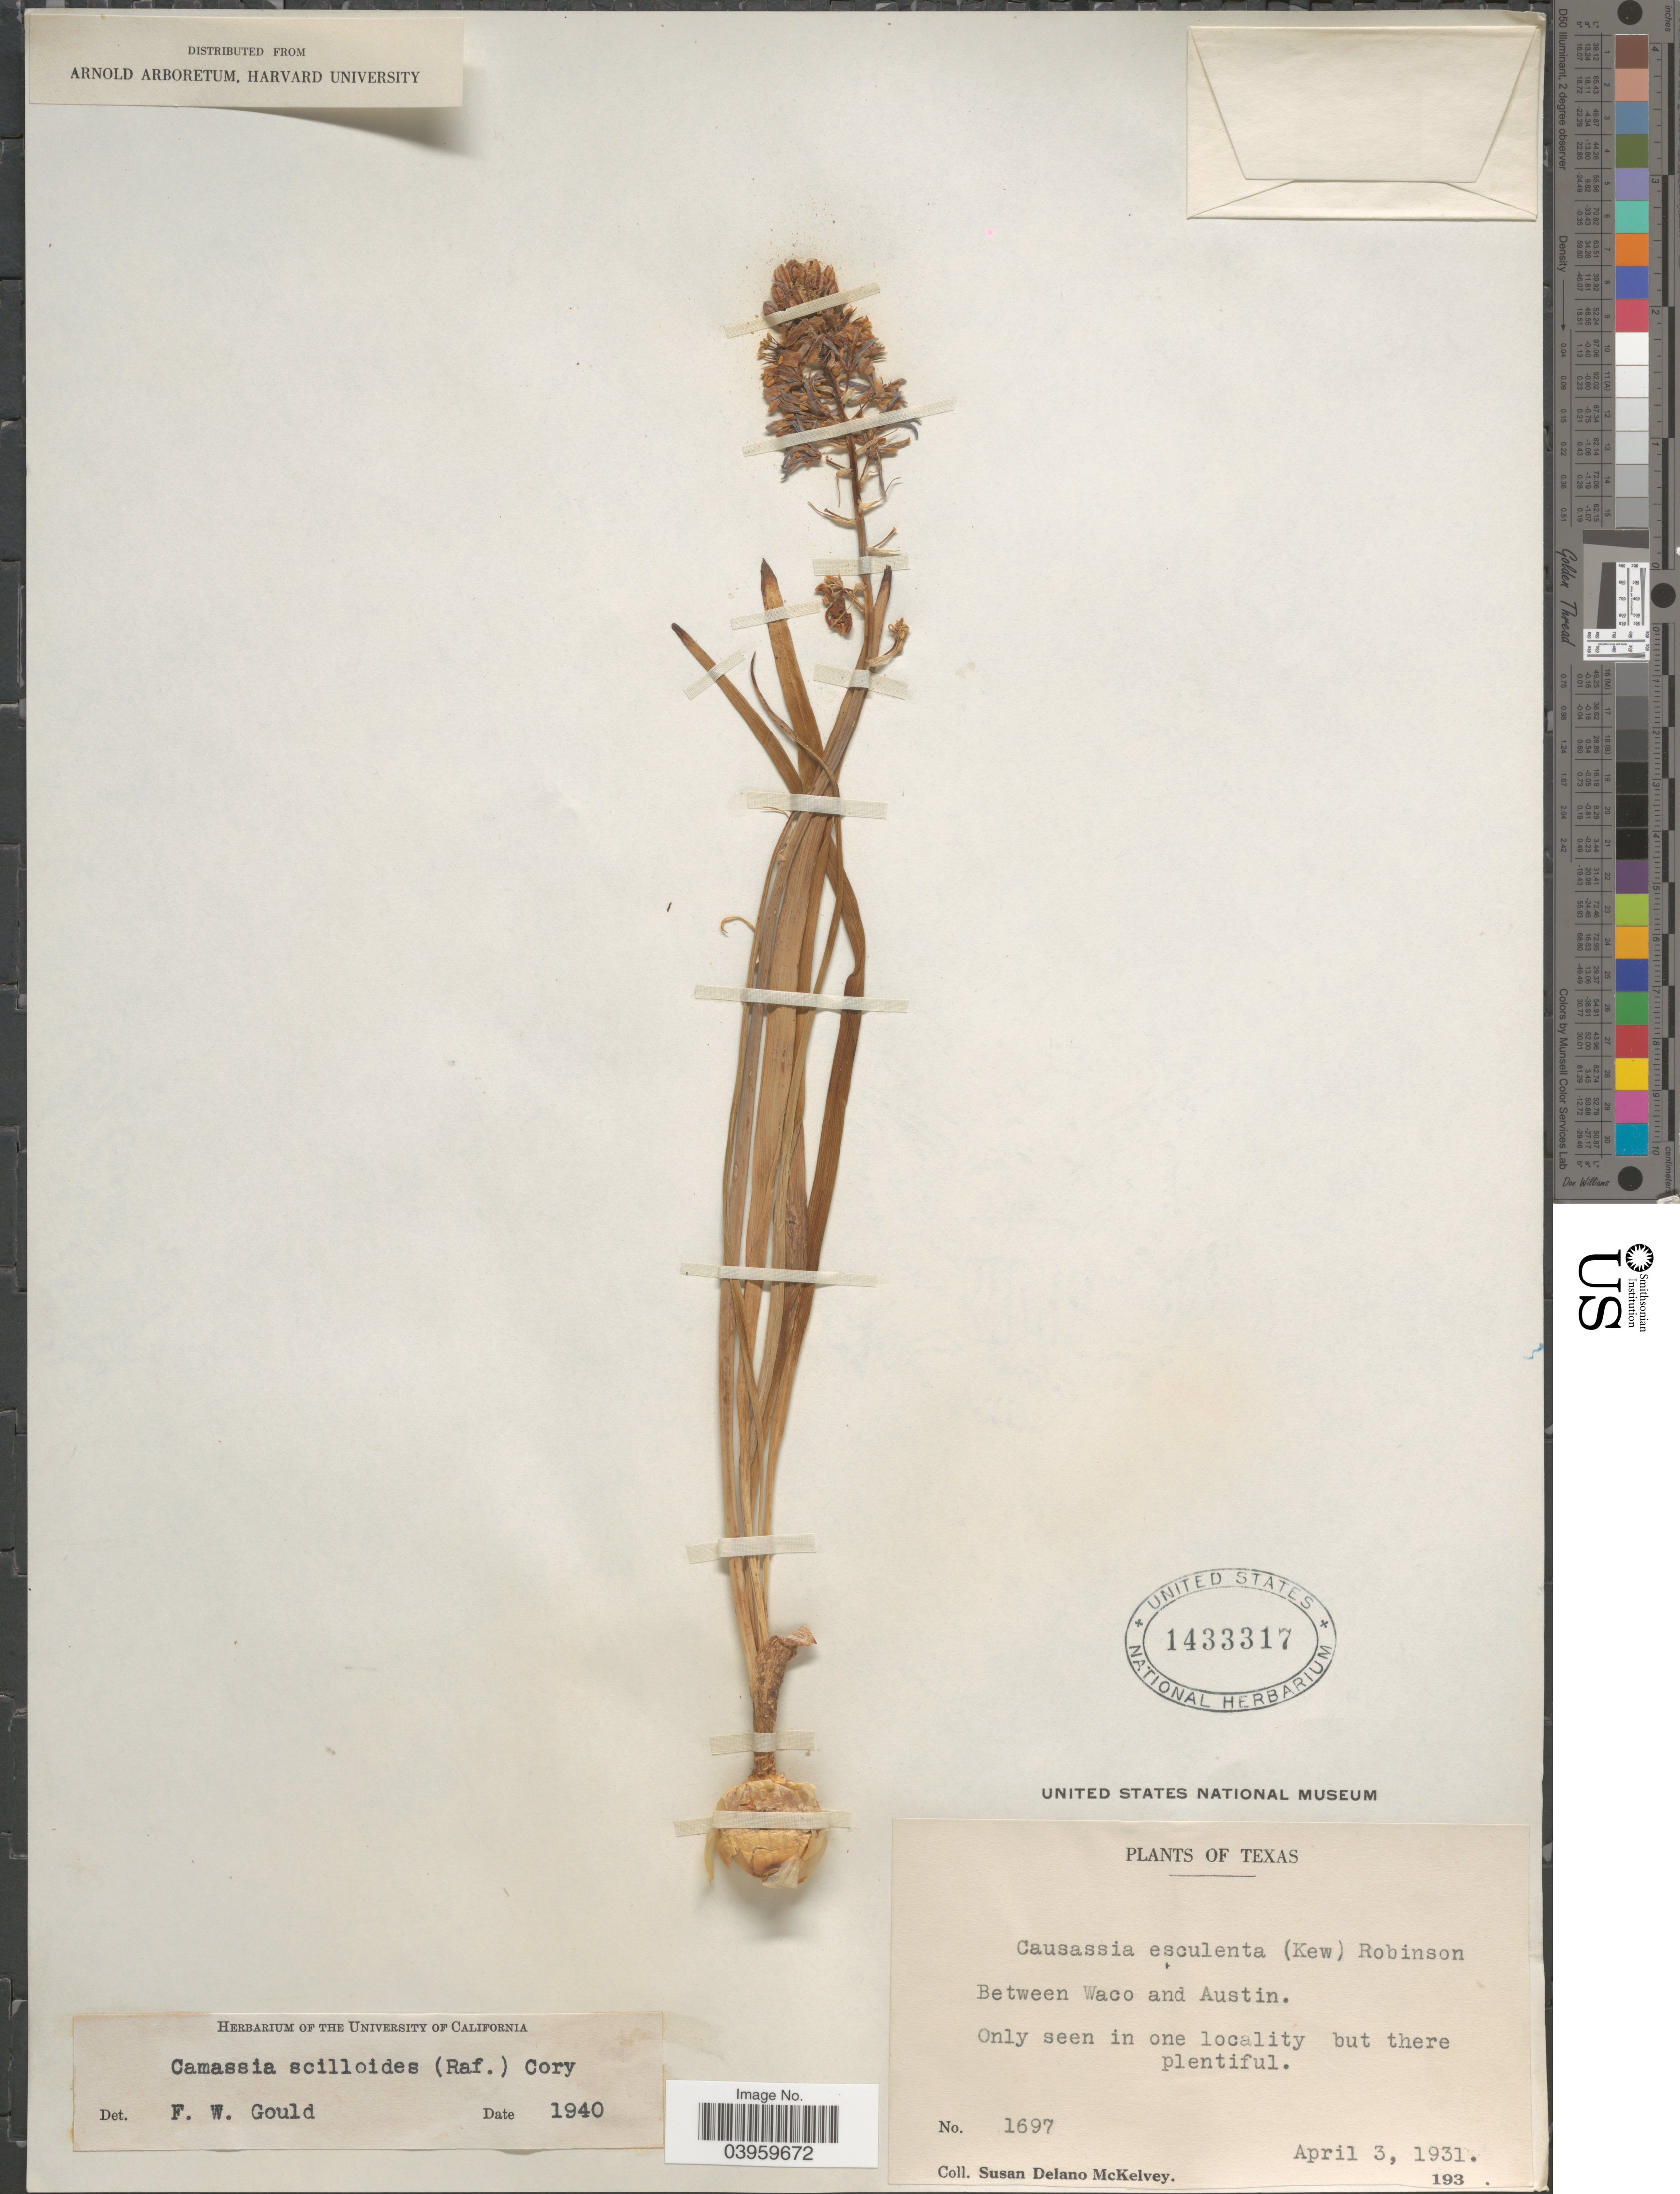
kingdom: Plantae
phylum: Tracheophyta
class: Liliopsida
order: Asparagales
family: Asparagaceae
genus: Camassia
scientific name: Camassia scilloides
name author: (Raf.) Cory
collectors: S. A. McKelvey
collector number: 1697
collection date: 1931-04-03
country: United States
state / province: Texas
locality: Between Waco and Austin.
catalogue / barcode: US 1433317